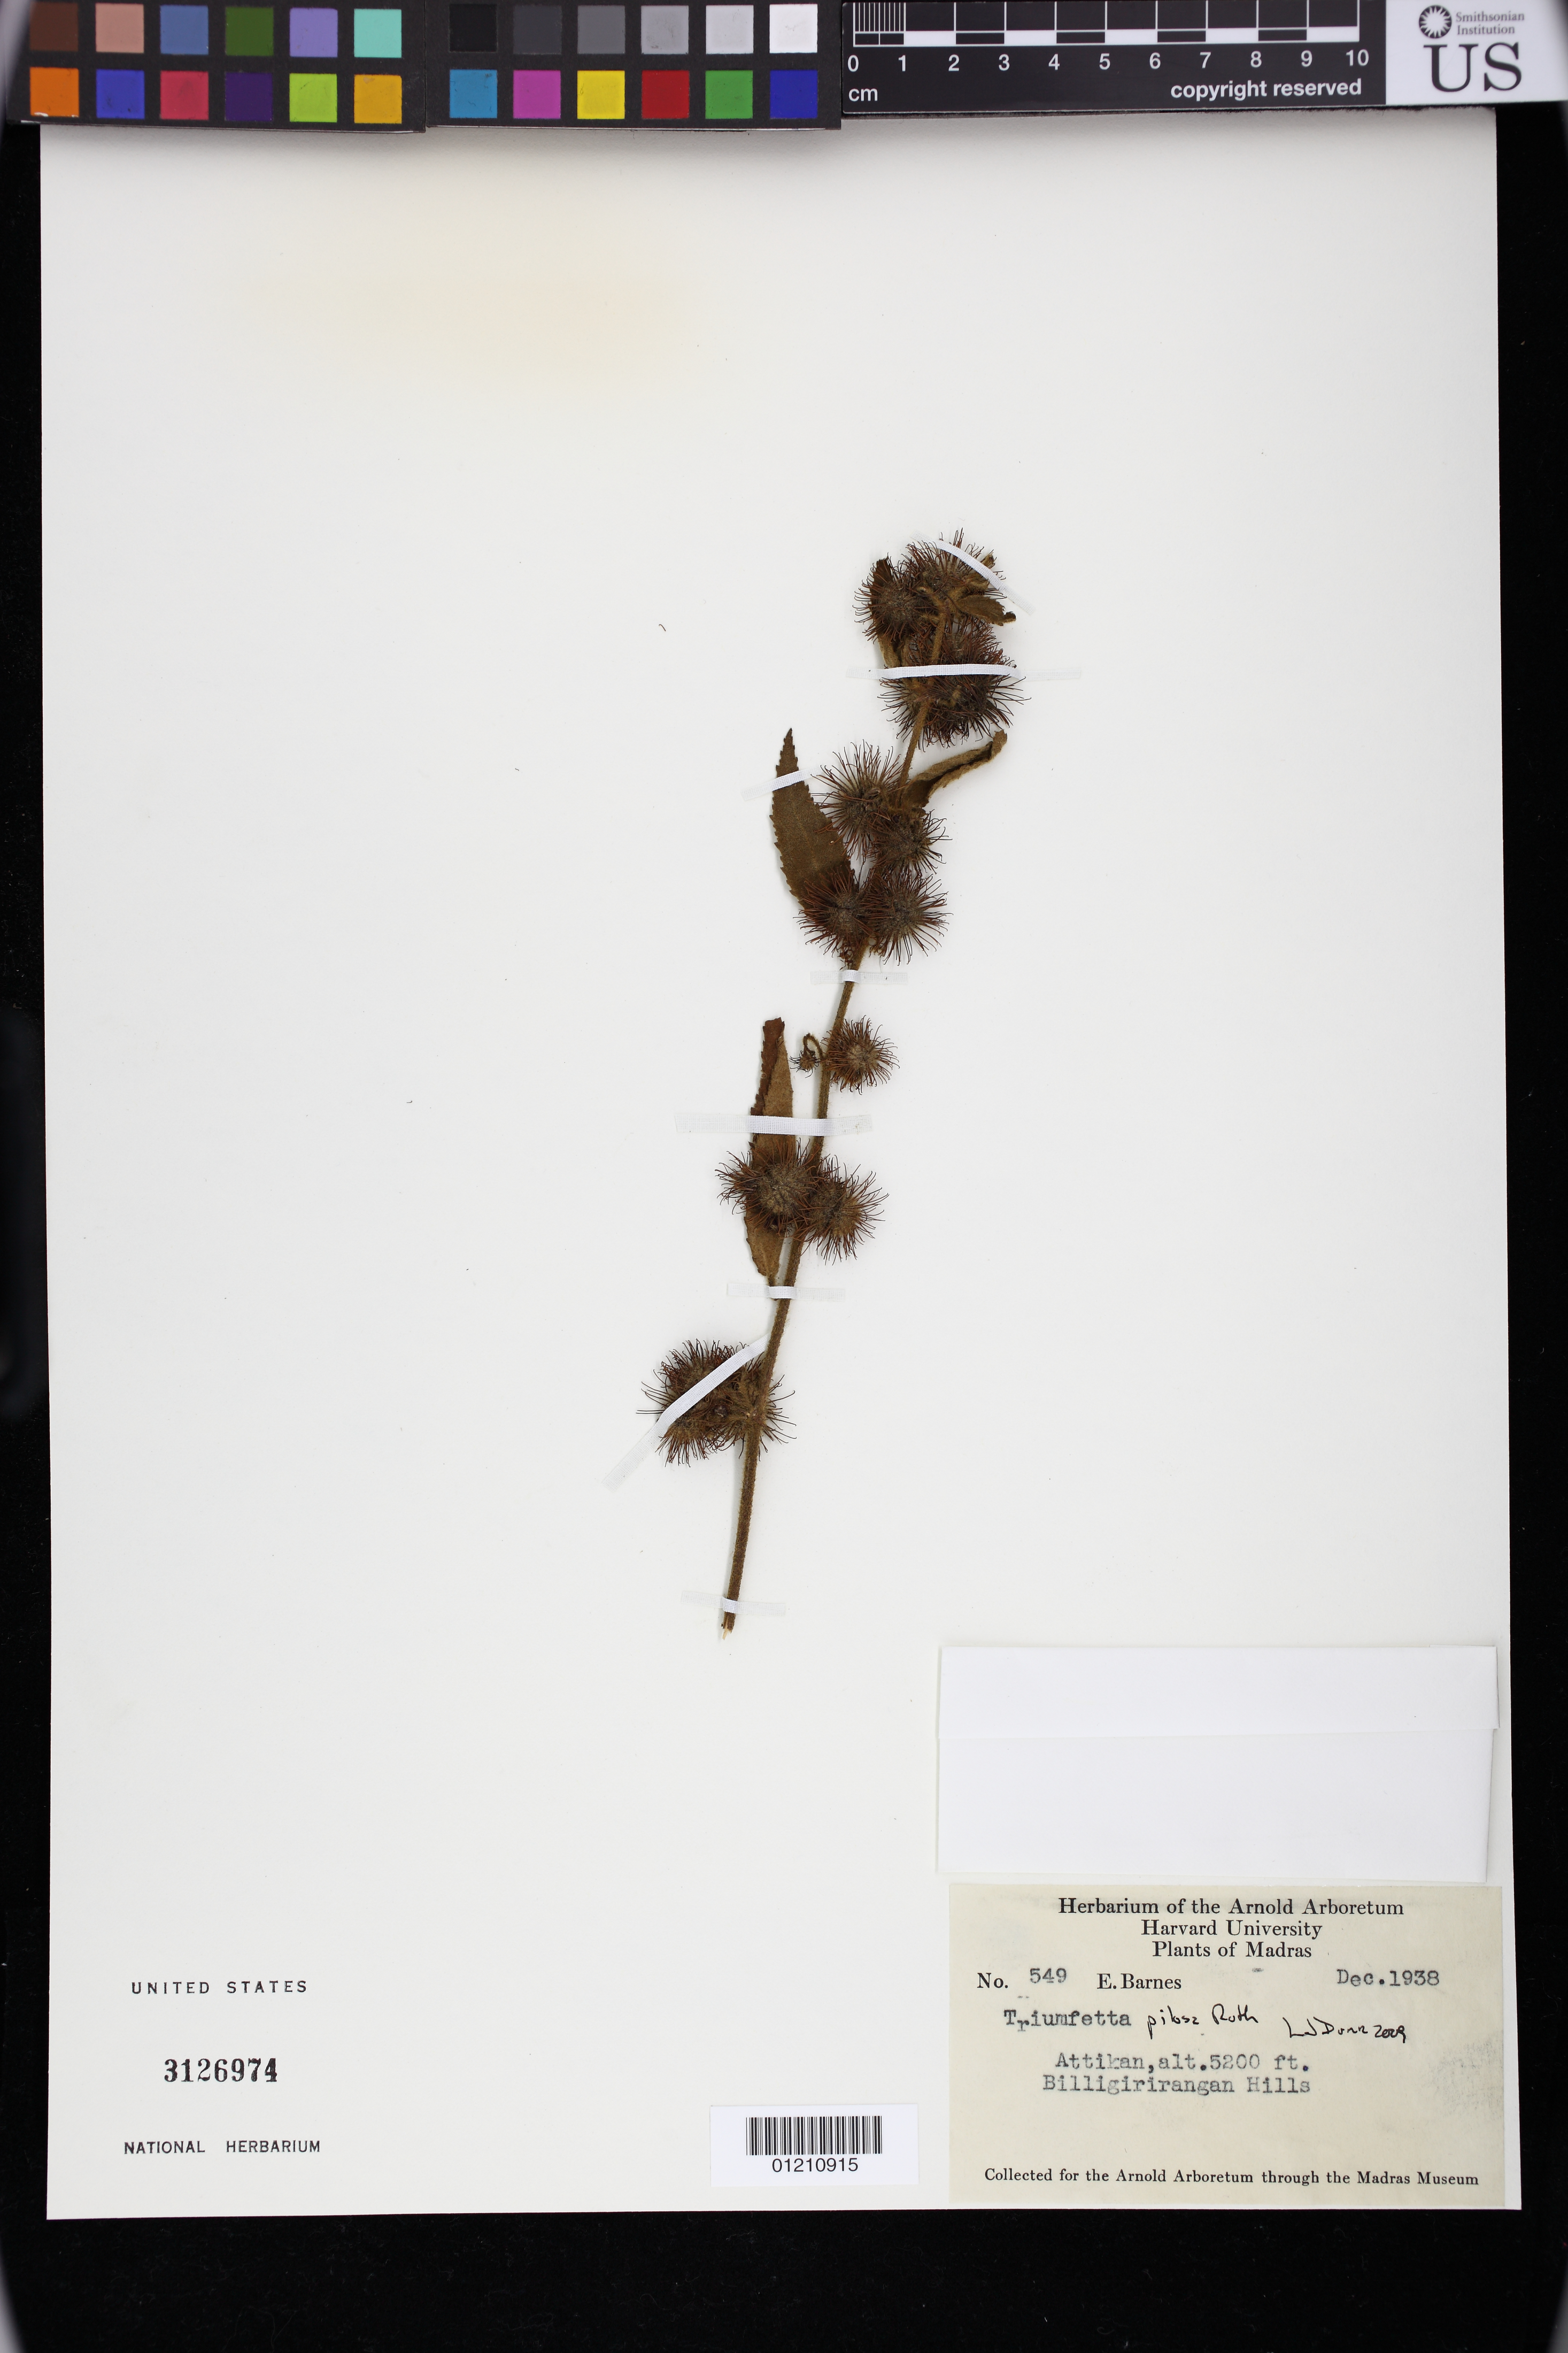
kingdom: Plantae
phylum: Tracheophyta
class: Magnoliopsida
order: Malvales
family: Malvaceae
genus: Triumfetta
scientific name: Triumfetta pilosa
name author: Roth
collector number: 549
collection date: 1938-12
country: India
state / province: Tamil Nadu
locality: Attikan.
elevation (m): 1585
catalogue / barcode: US 3126974